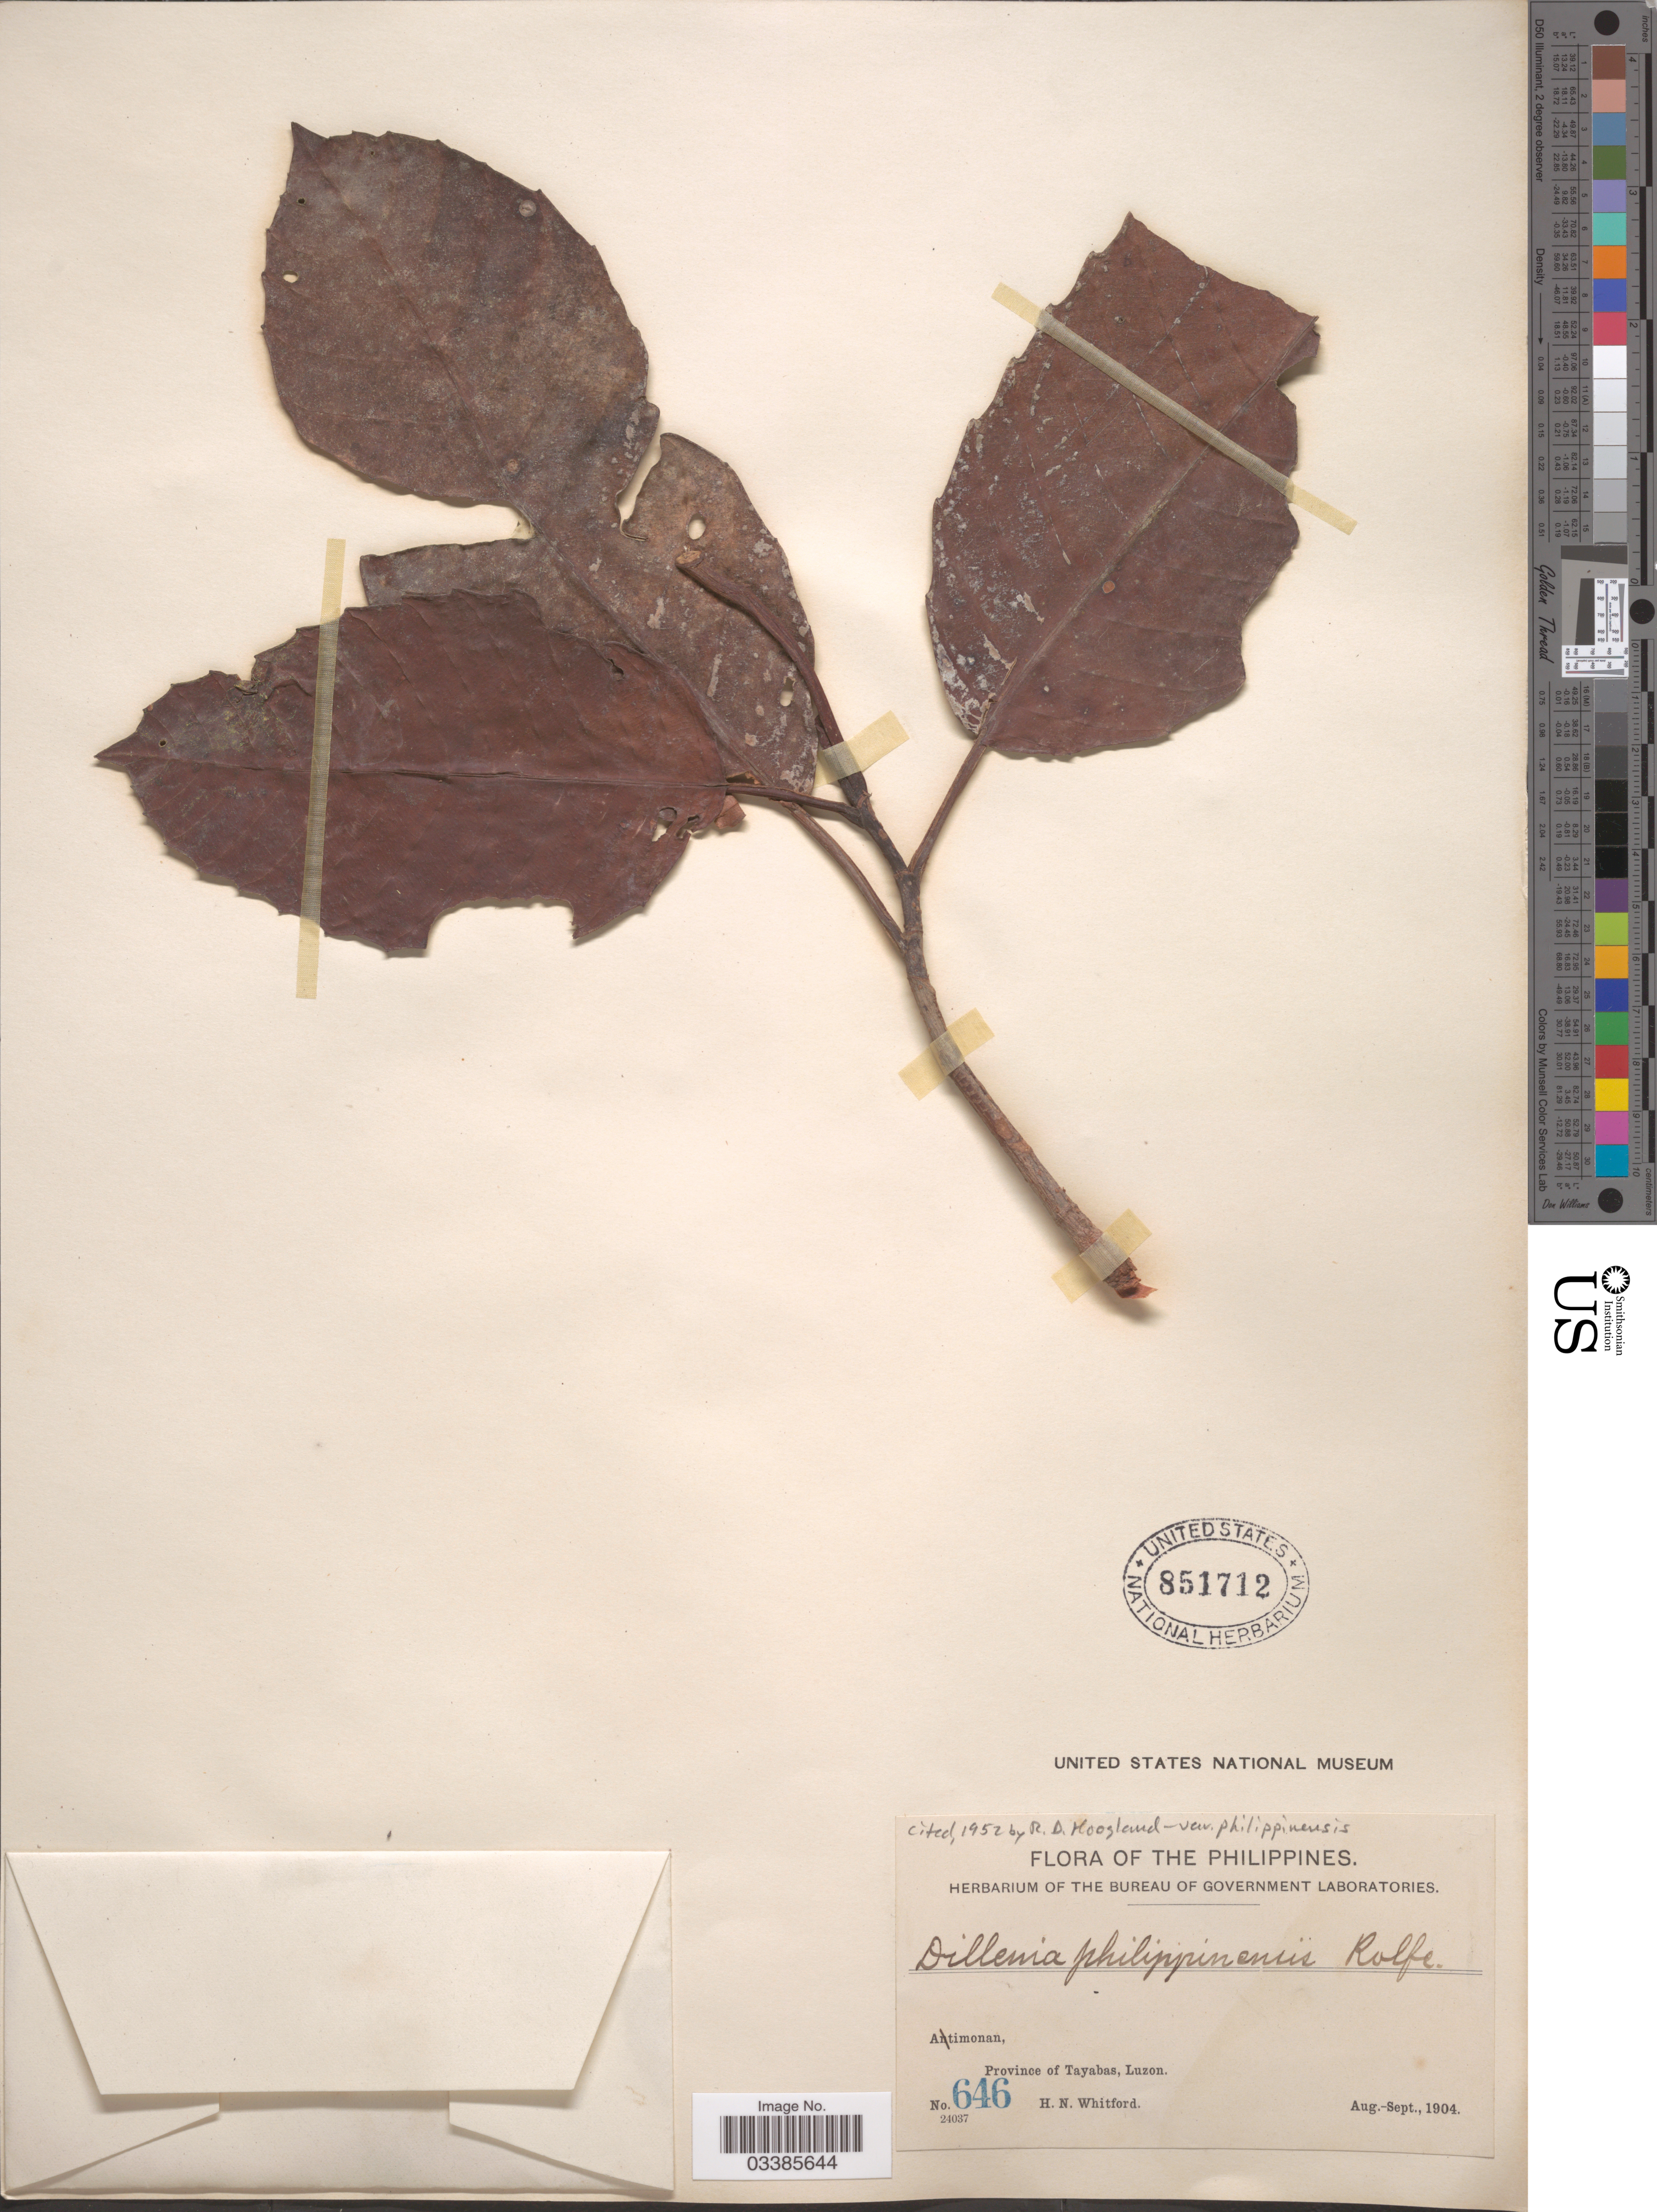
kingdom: Plantae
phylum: Tracheophyta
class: Magnoliopsida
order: Dilleniales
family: Dilleniaceae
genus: Dillenia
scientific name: Dillenia philippinensis var. philippinensis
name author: Rolfe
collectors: H. N. Whitford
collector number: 646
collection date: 1904-08/1904-09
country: Philippines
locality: Atimonan, Province of Tayabas, Luzon.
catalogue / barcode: US 851712